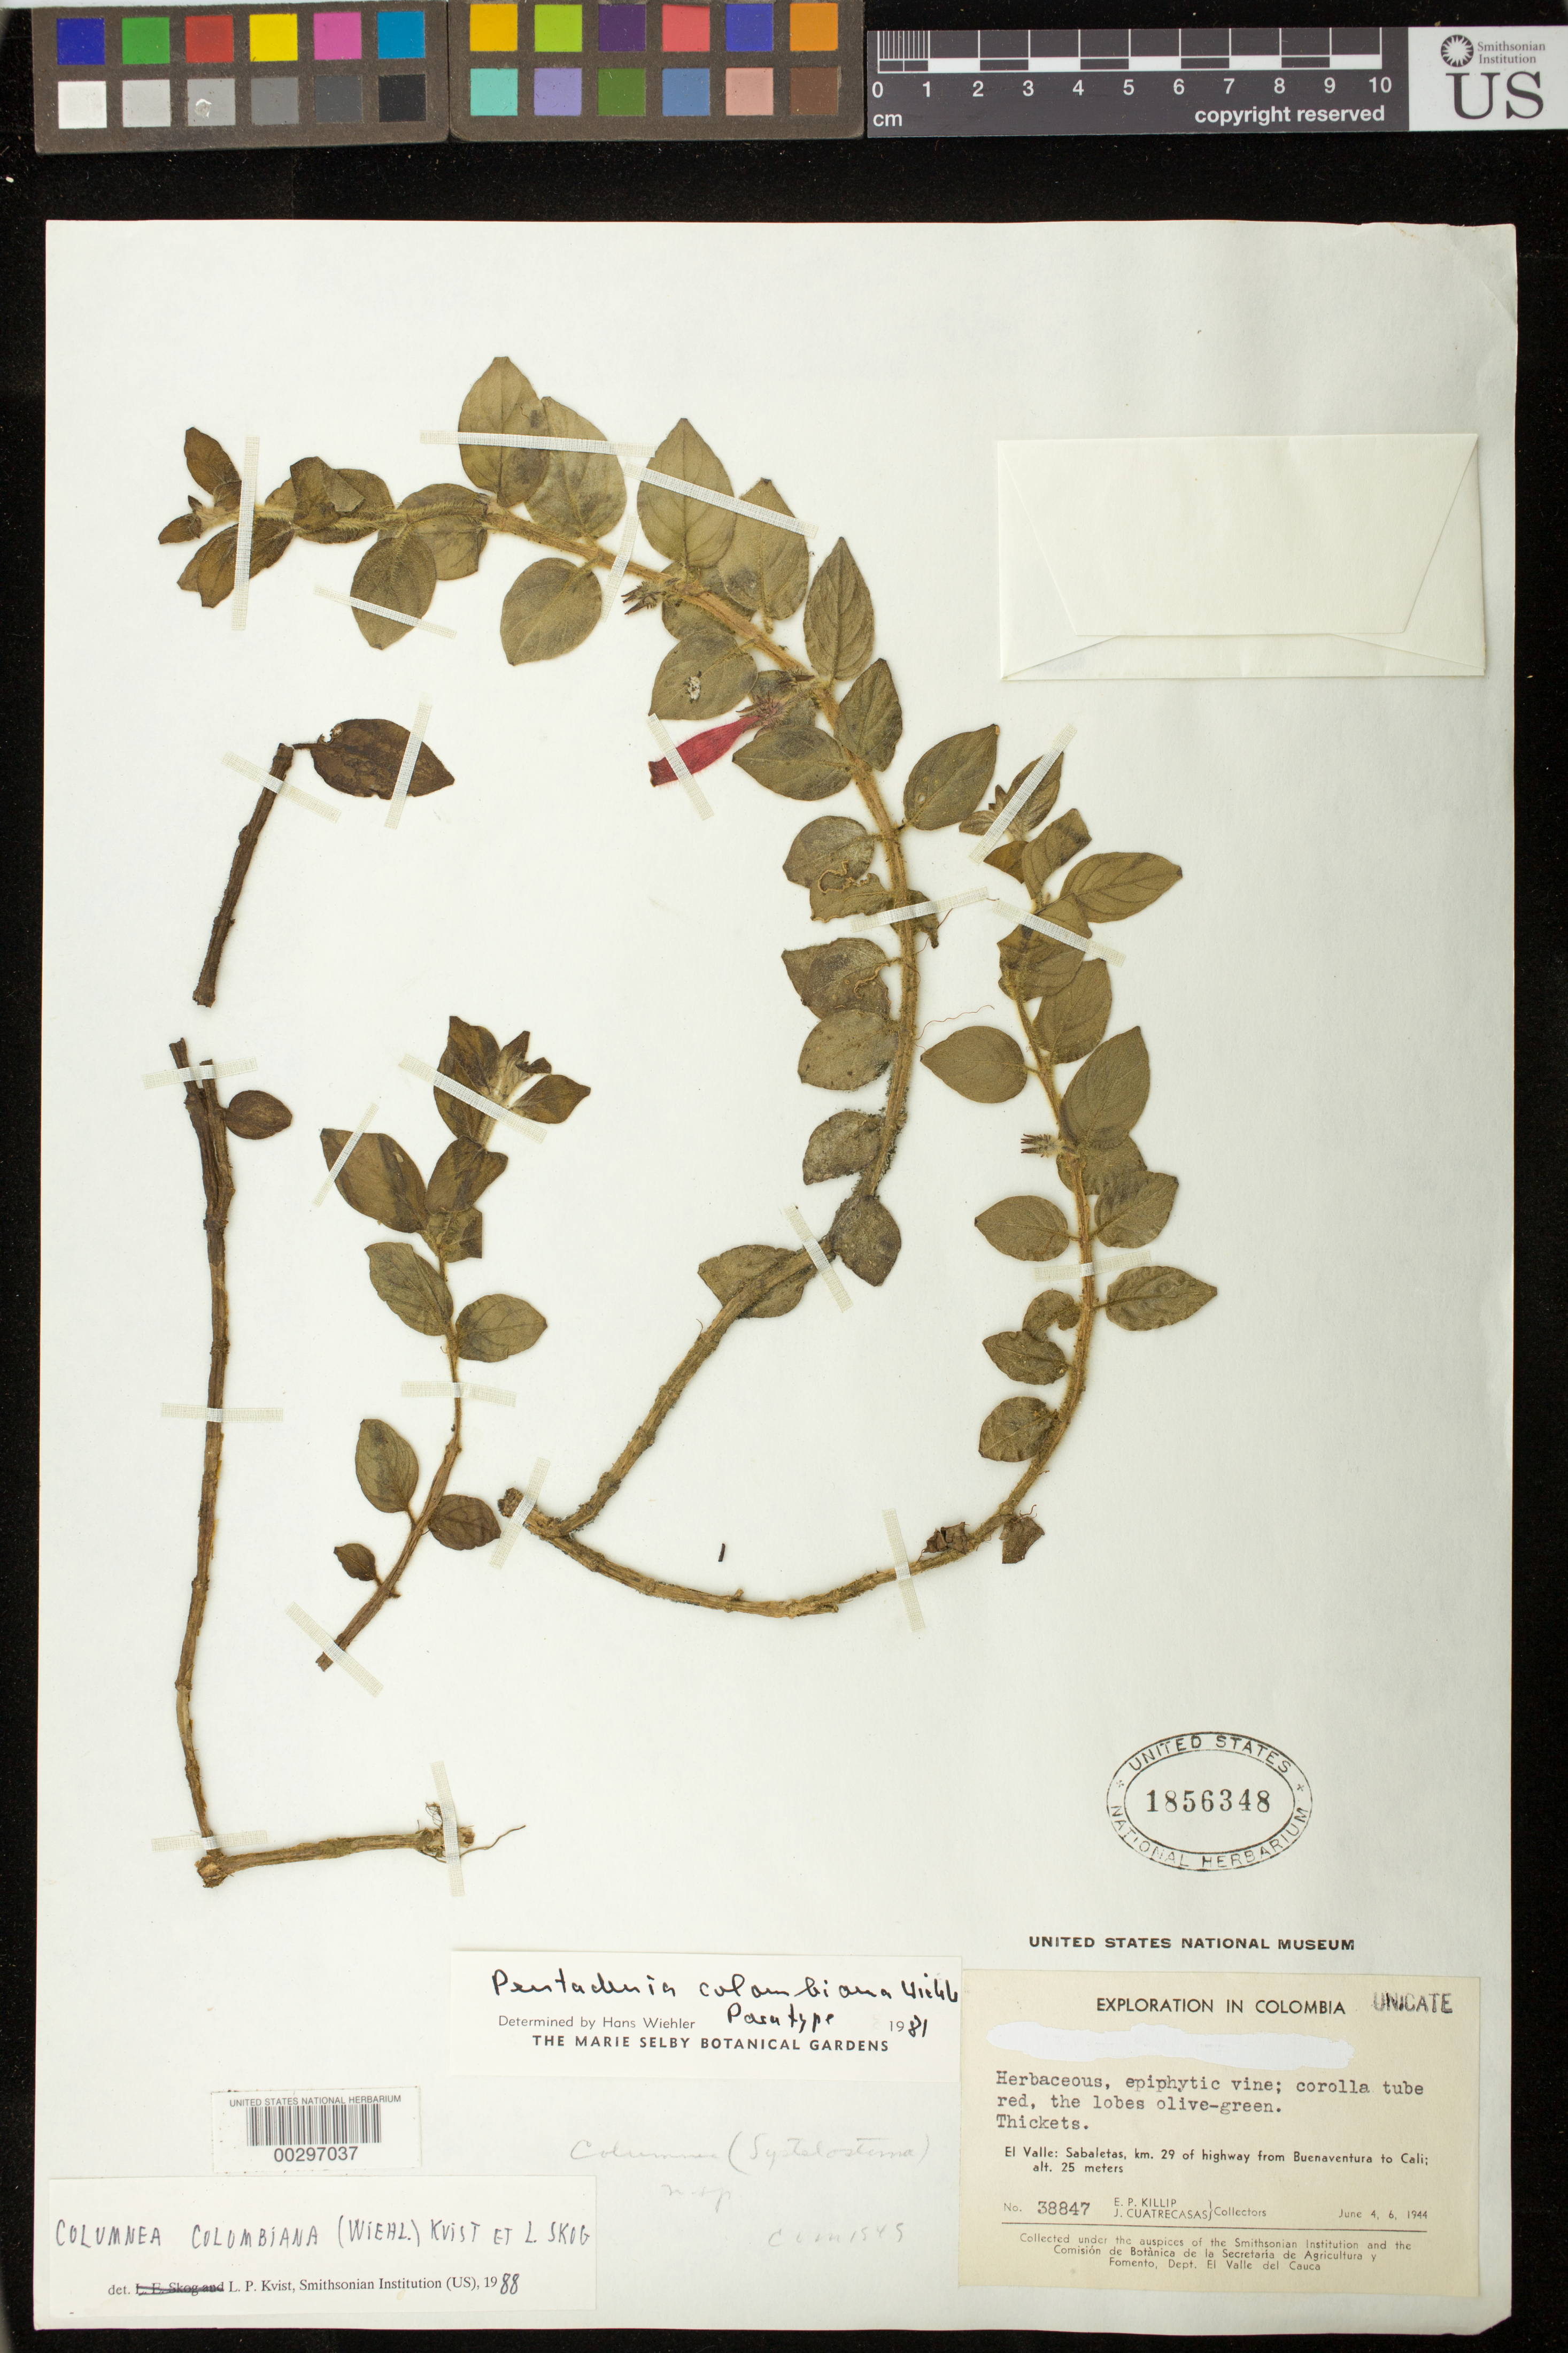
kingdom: Plantae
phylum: Tracheophyta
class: Magnoliopsida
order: Lamiales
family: Gesneriaceae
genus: Columnea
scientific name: Columnea colombiana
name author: (Wiehler) L.P. Kvist & L.E. Skog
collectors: E. P. Killip & J. Cuatrecasas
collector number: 38847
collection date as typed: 4-6 Jun 1944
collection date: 1944-06-04/1944-06-06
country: Colombia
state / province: Valle del Cauca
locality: Sabaletas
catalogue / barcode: US 1856348